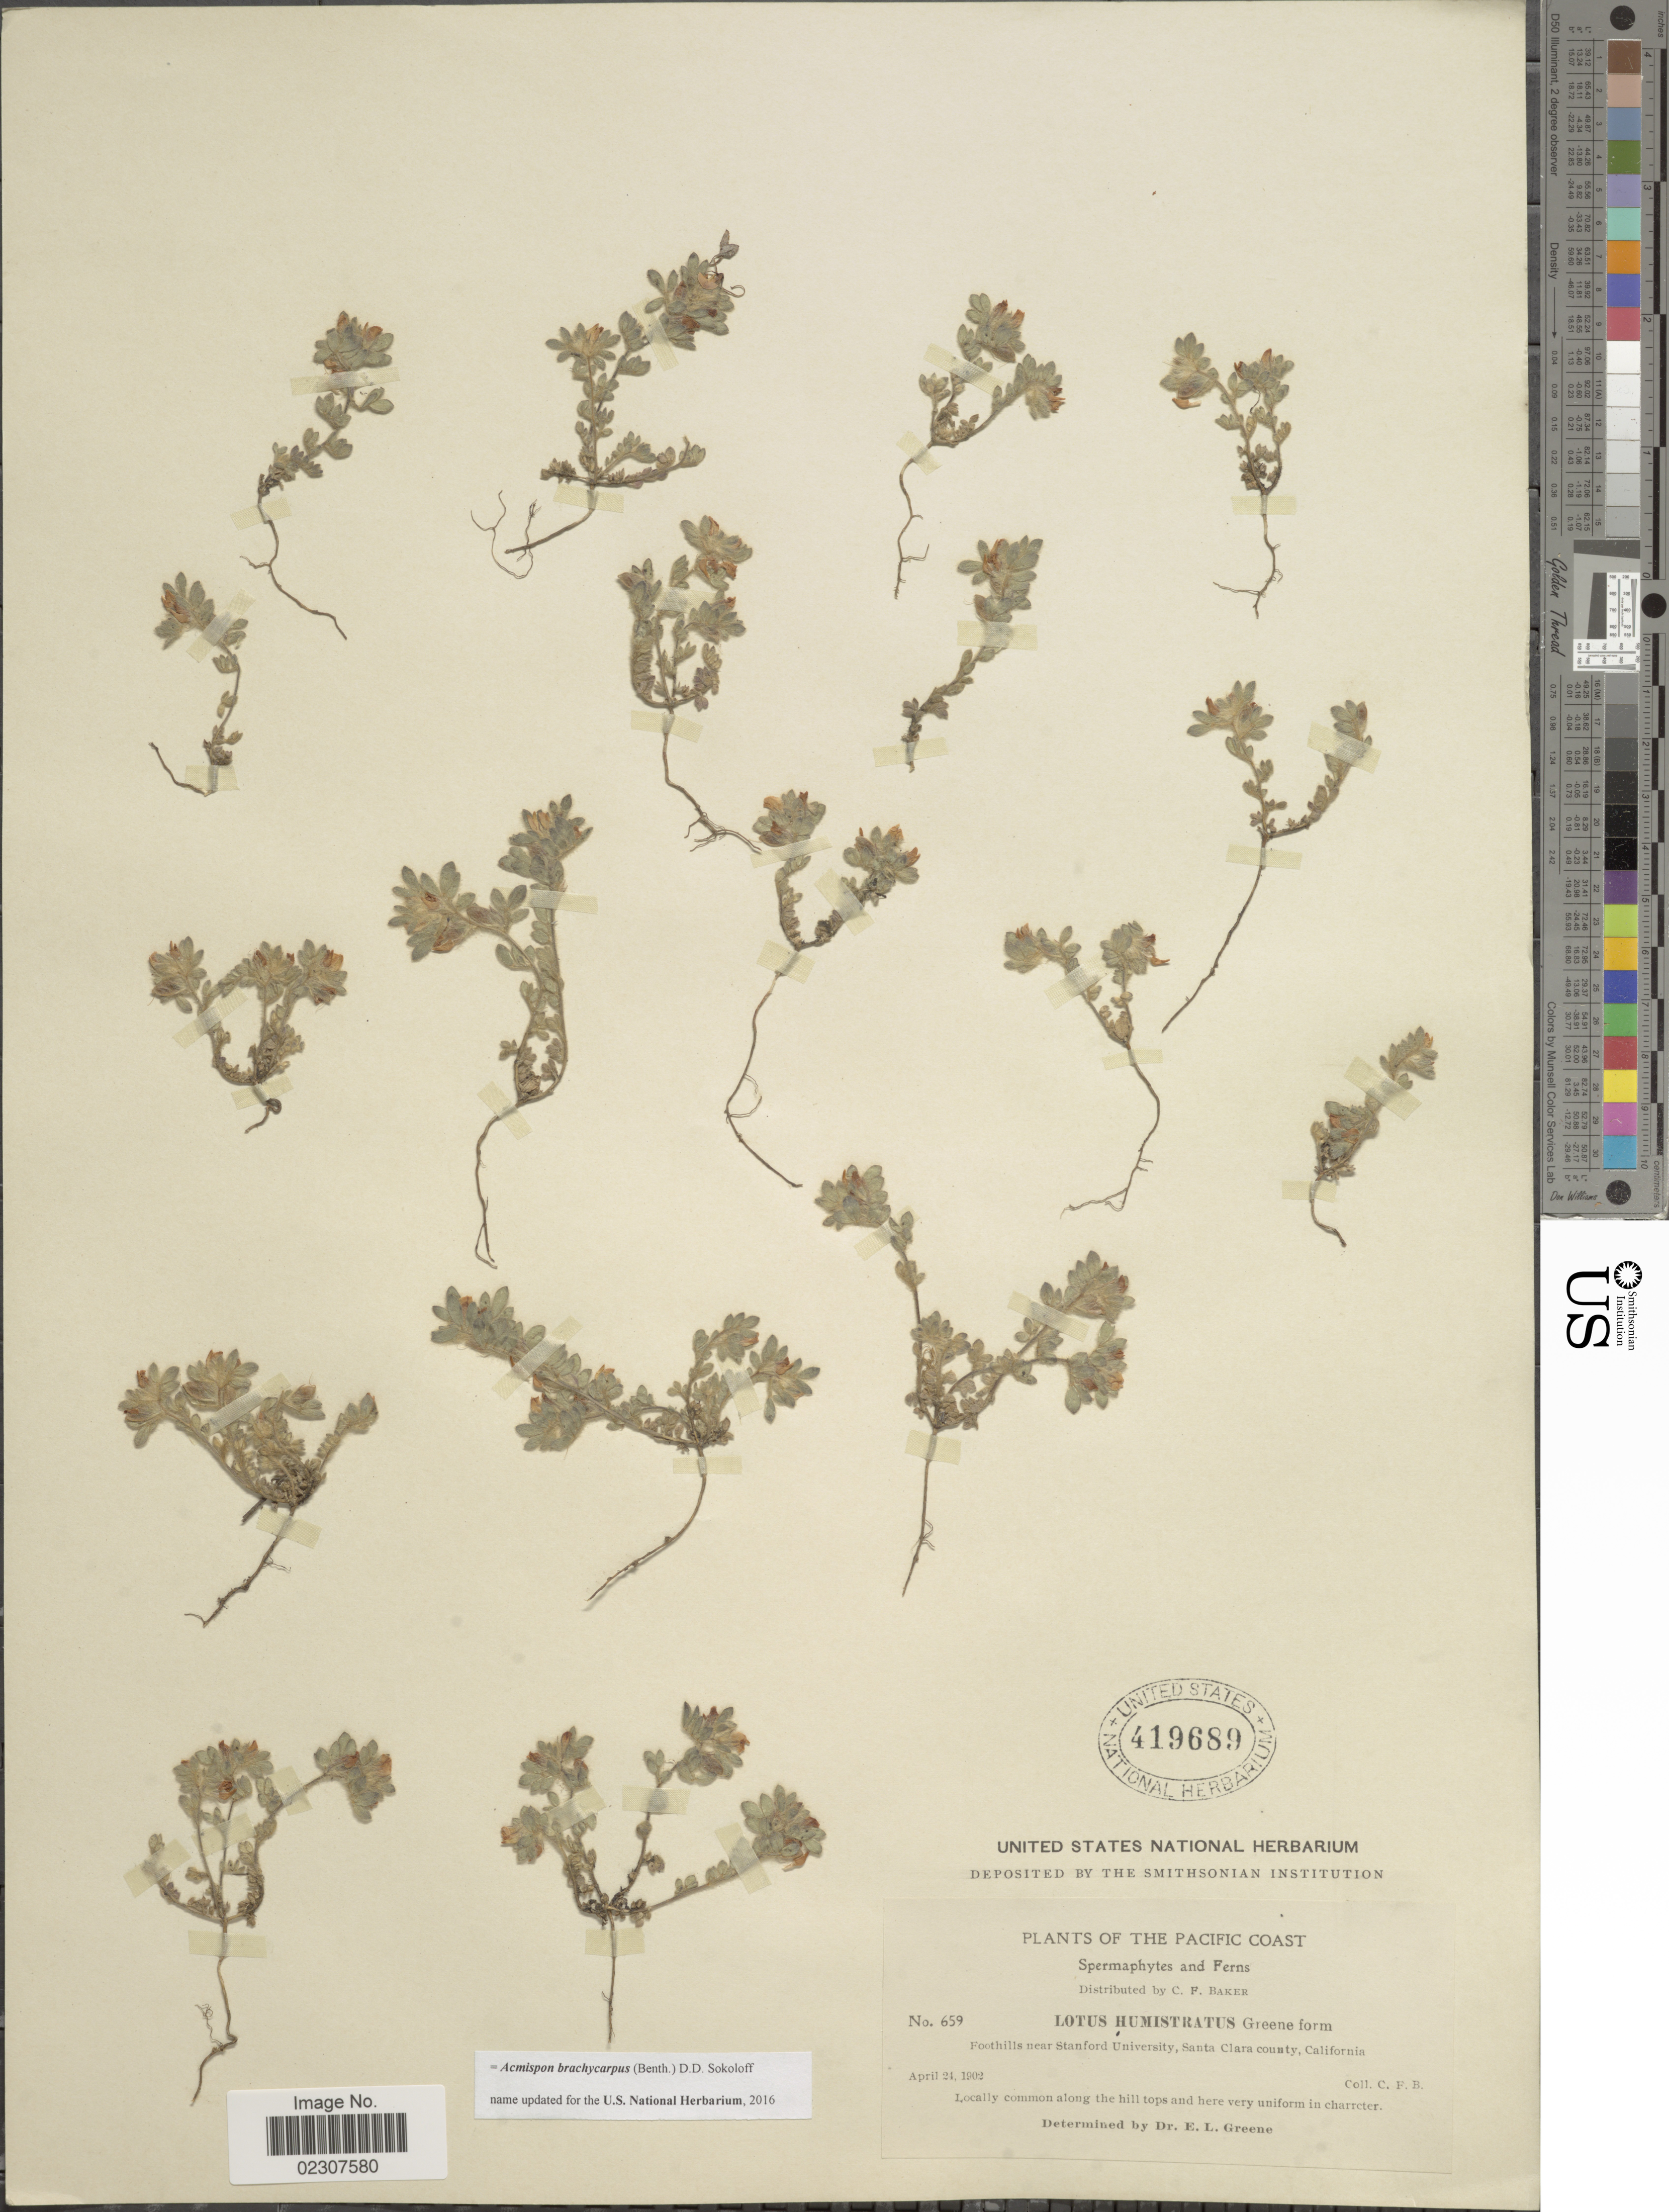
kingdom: Plantae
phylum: Tracheophyta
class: Magnoliopsida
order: Fabales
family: Fabaceae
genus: Acmispon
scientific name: Acmispon brachycarpus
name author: (Benth.) D.D. Sokoloff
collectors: C. F. Baker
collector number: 659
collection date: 1902-04-24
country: United States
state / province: California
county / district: Santa Clara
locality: The Pacific Coast, Spermaphytes and Ferns, Foothills near Stanford University, Santa Clara county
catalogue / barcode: US 419689